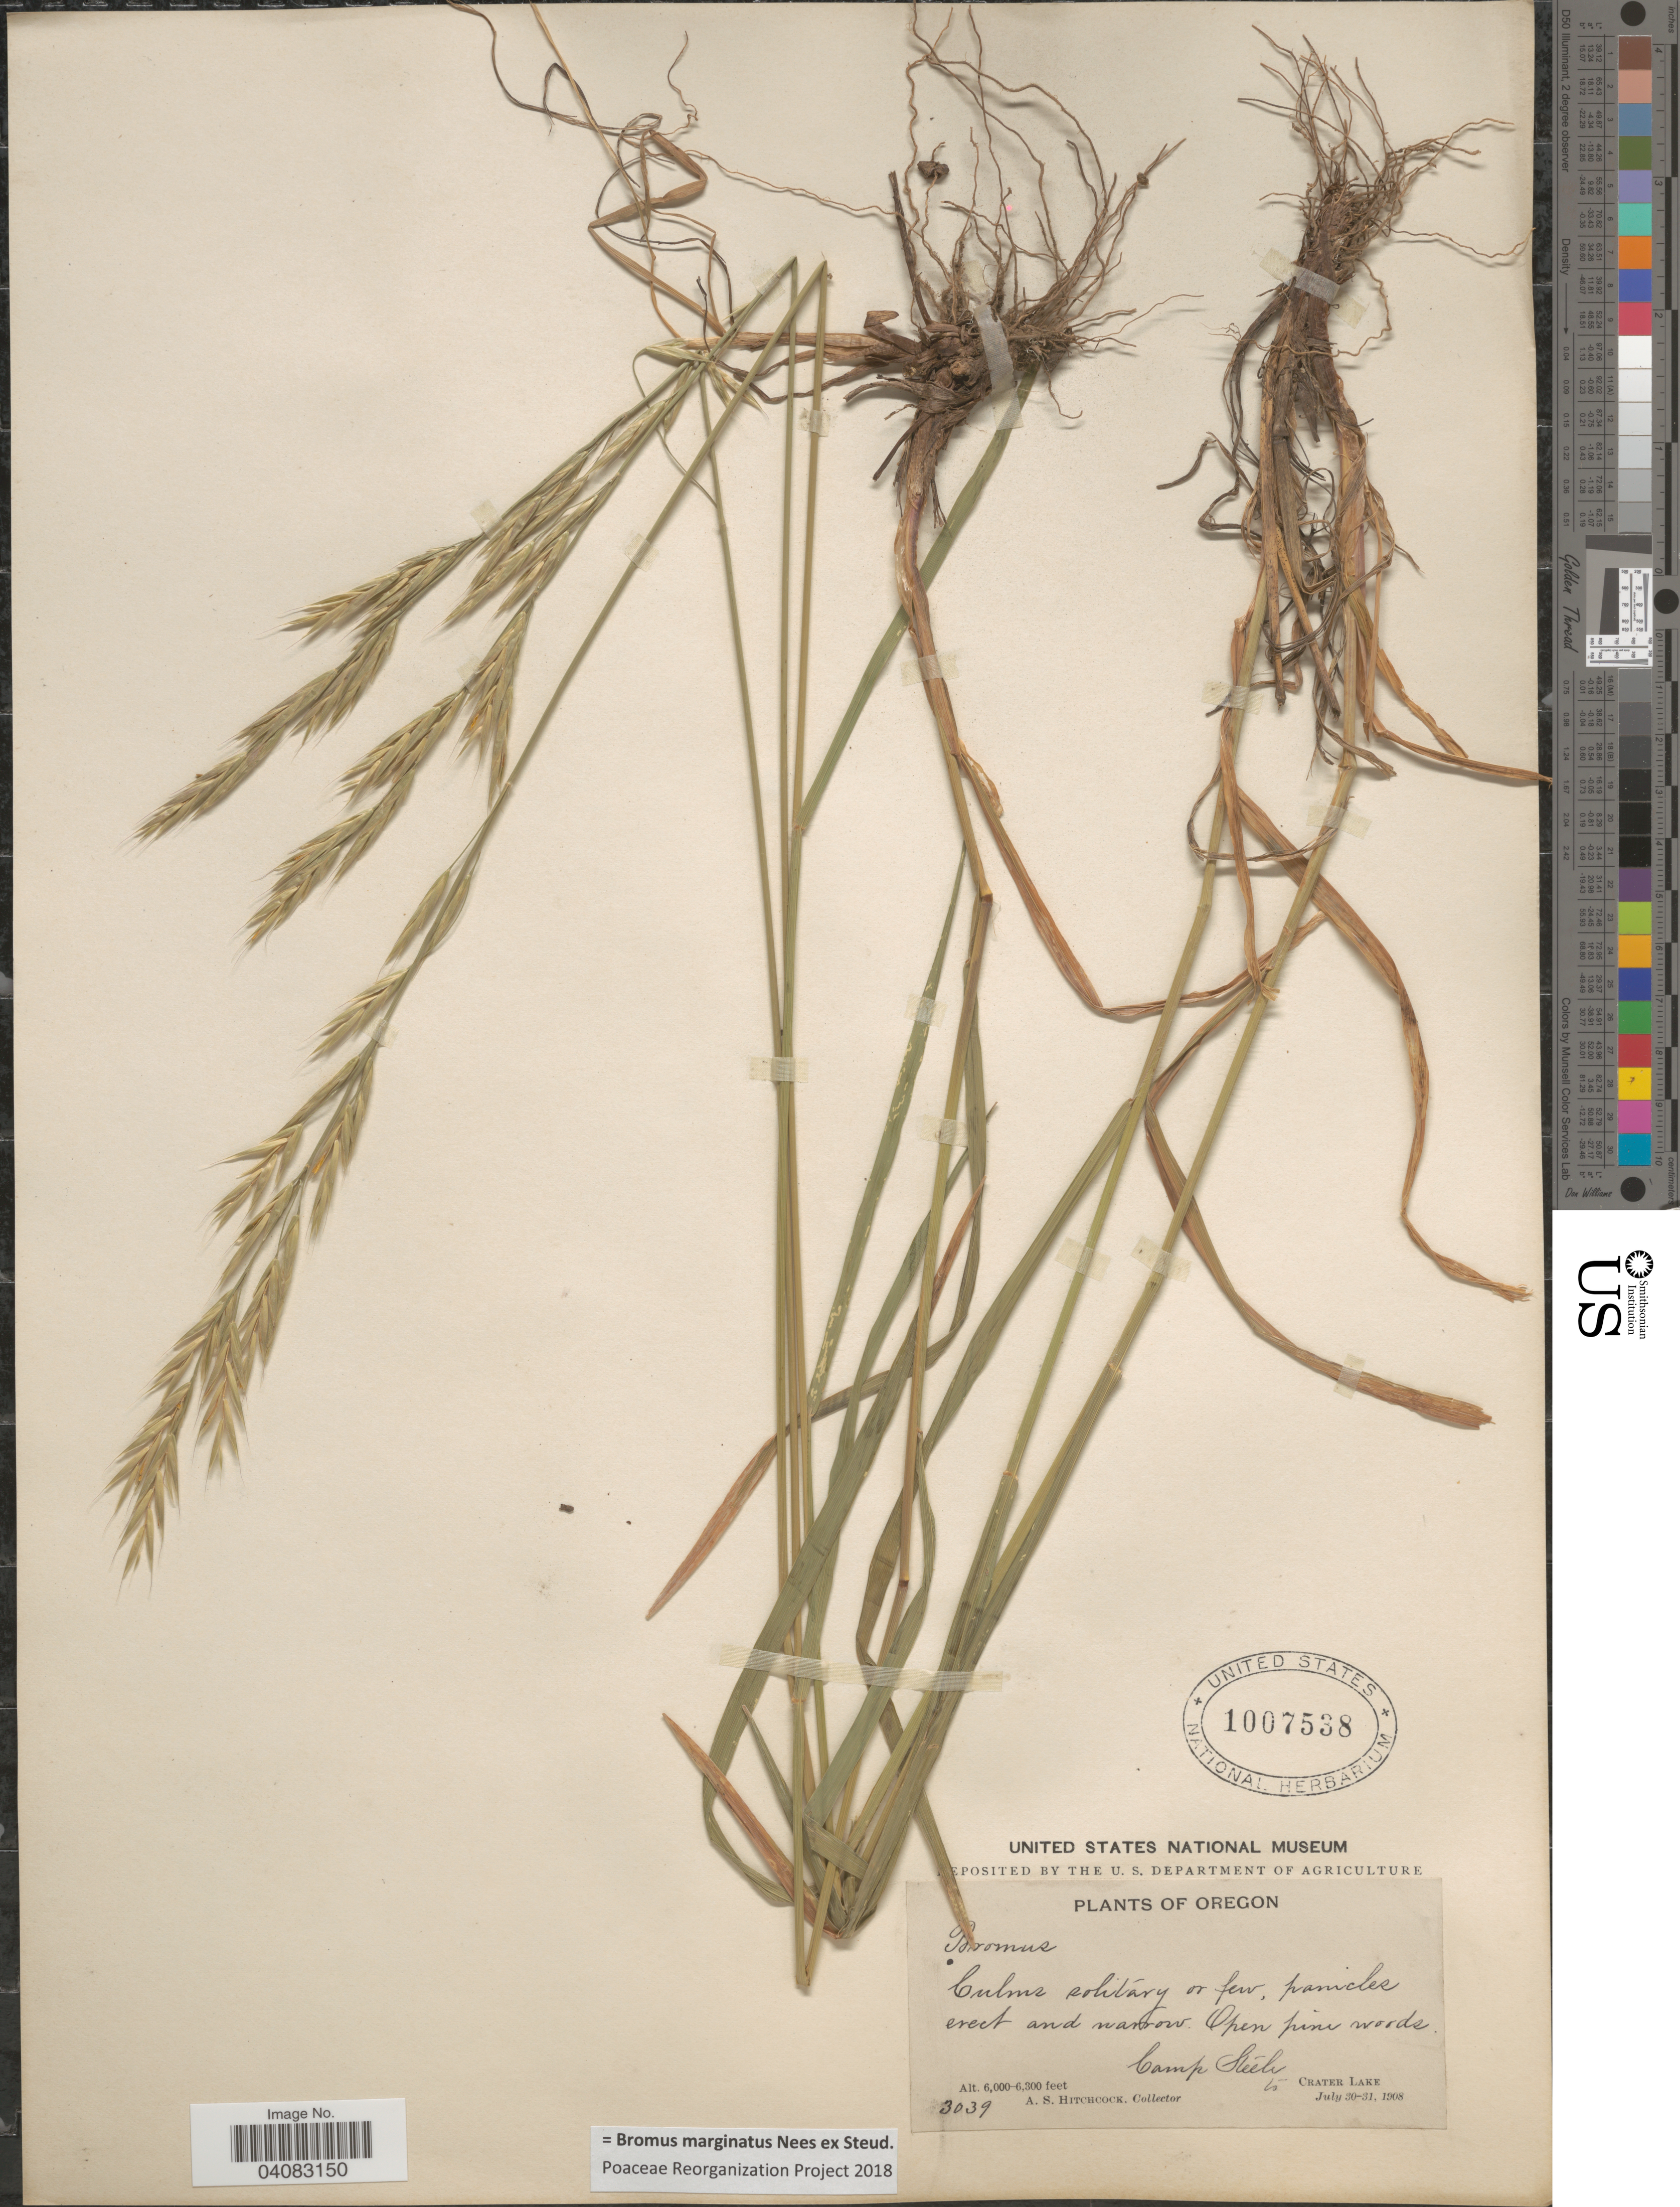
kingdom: Plantae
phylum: Tracheophyta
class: Liliopsida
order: Poales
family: Poaceae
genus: Bromus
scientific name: Bromus marginatus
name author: Nees ex Steud.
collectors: A. S. Hitchcock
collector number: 3039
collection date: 1908-07-30/1908-07-31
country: United States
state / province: Oregon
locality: Camp Steele to Crater Lake.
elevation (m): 1829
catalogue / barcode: US 1007538